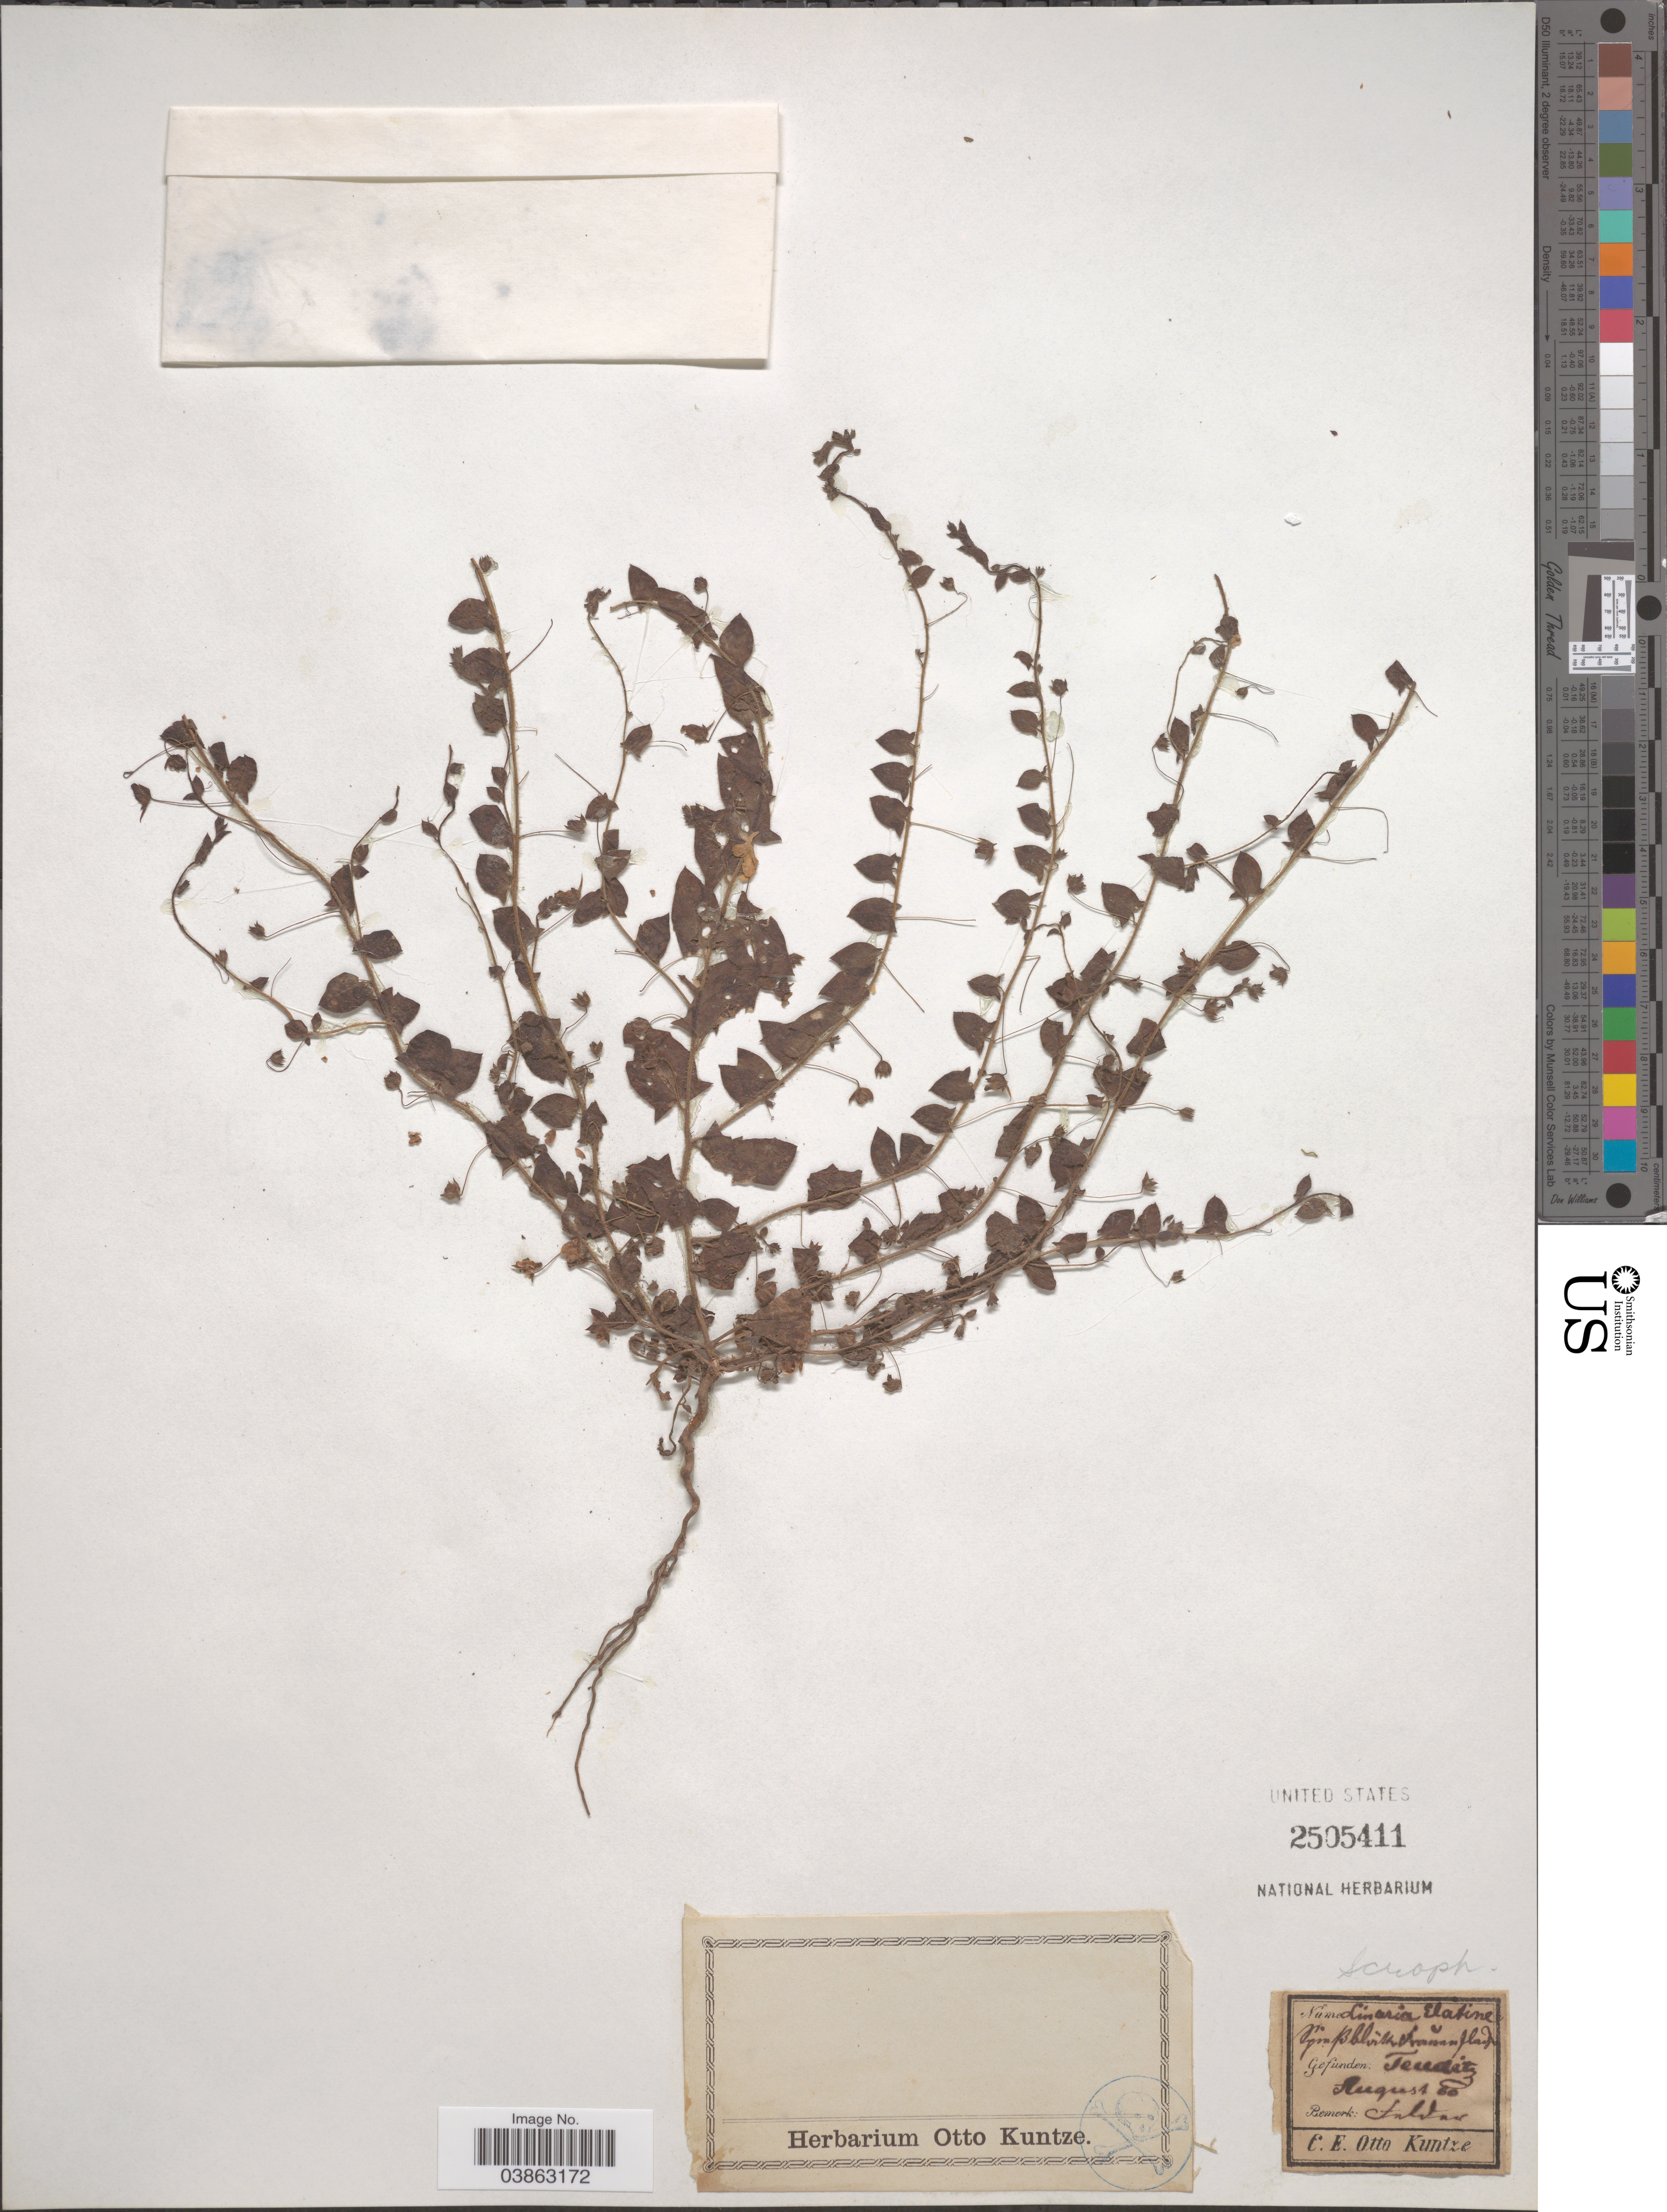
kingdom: Plantae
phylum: Tracheophyta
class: Magnoliopsida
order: Lamiales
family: Plantaginaceae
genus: Linaria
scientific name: Linaria elatine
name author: (L.) Mill.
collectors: C.E.O. Kuntze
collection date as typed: Transcribed d/m/y: /8/60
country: Germany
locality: Teuditz.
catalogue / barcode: US 2505411